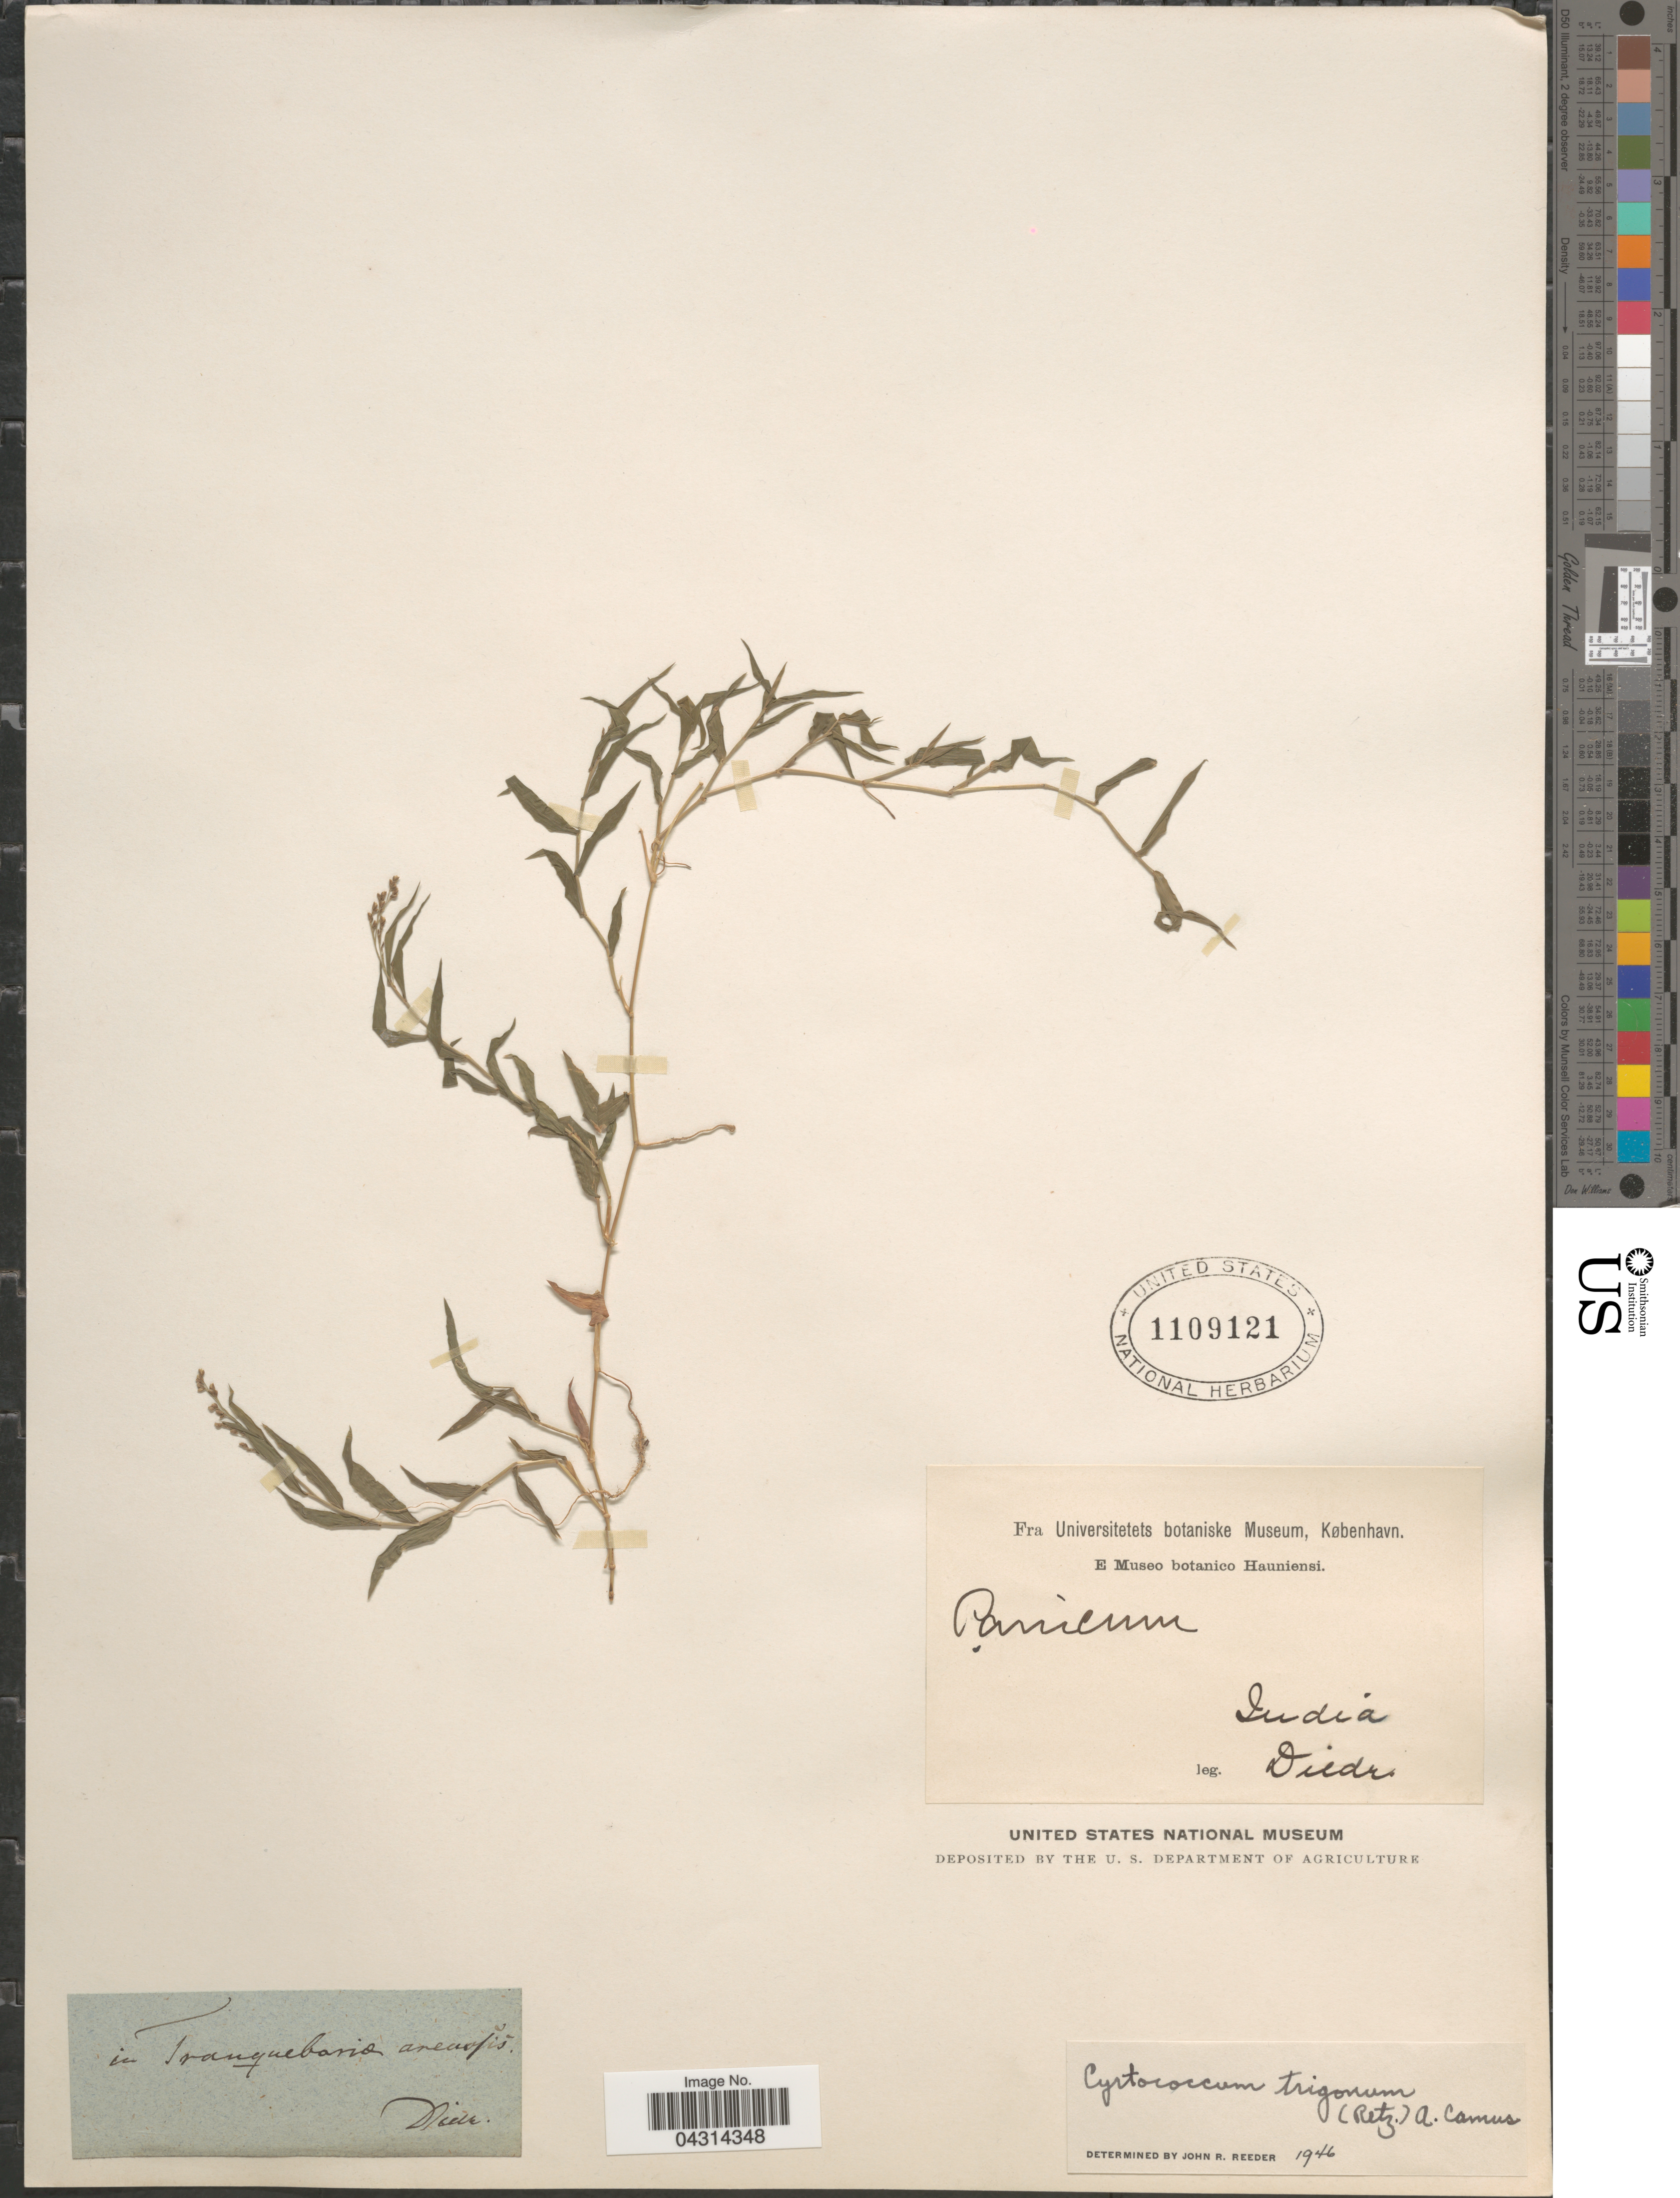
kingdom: Plantae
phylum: Tracheophyta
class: Liliopsida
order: Poales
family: Poaceae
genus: Cyrtococcum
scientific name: Cyrtococcum trigonum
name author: (Retz.) A. Camus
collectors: Diedr.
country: India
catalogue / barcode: US 1109121